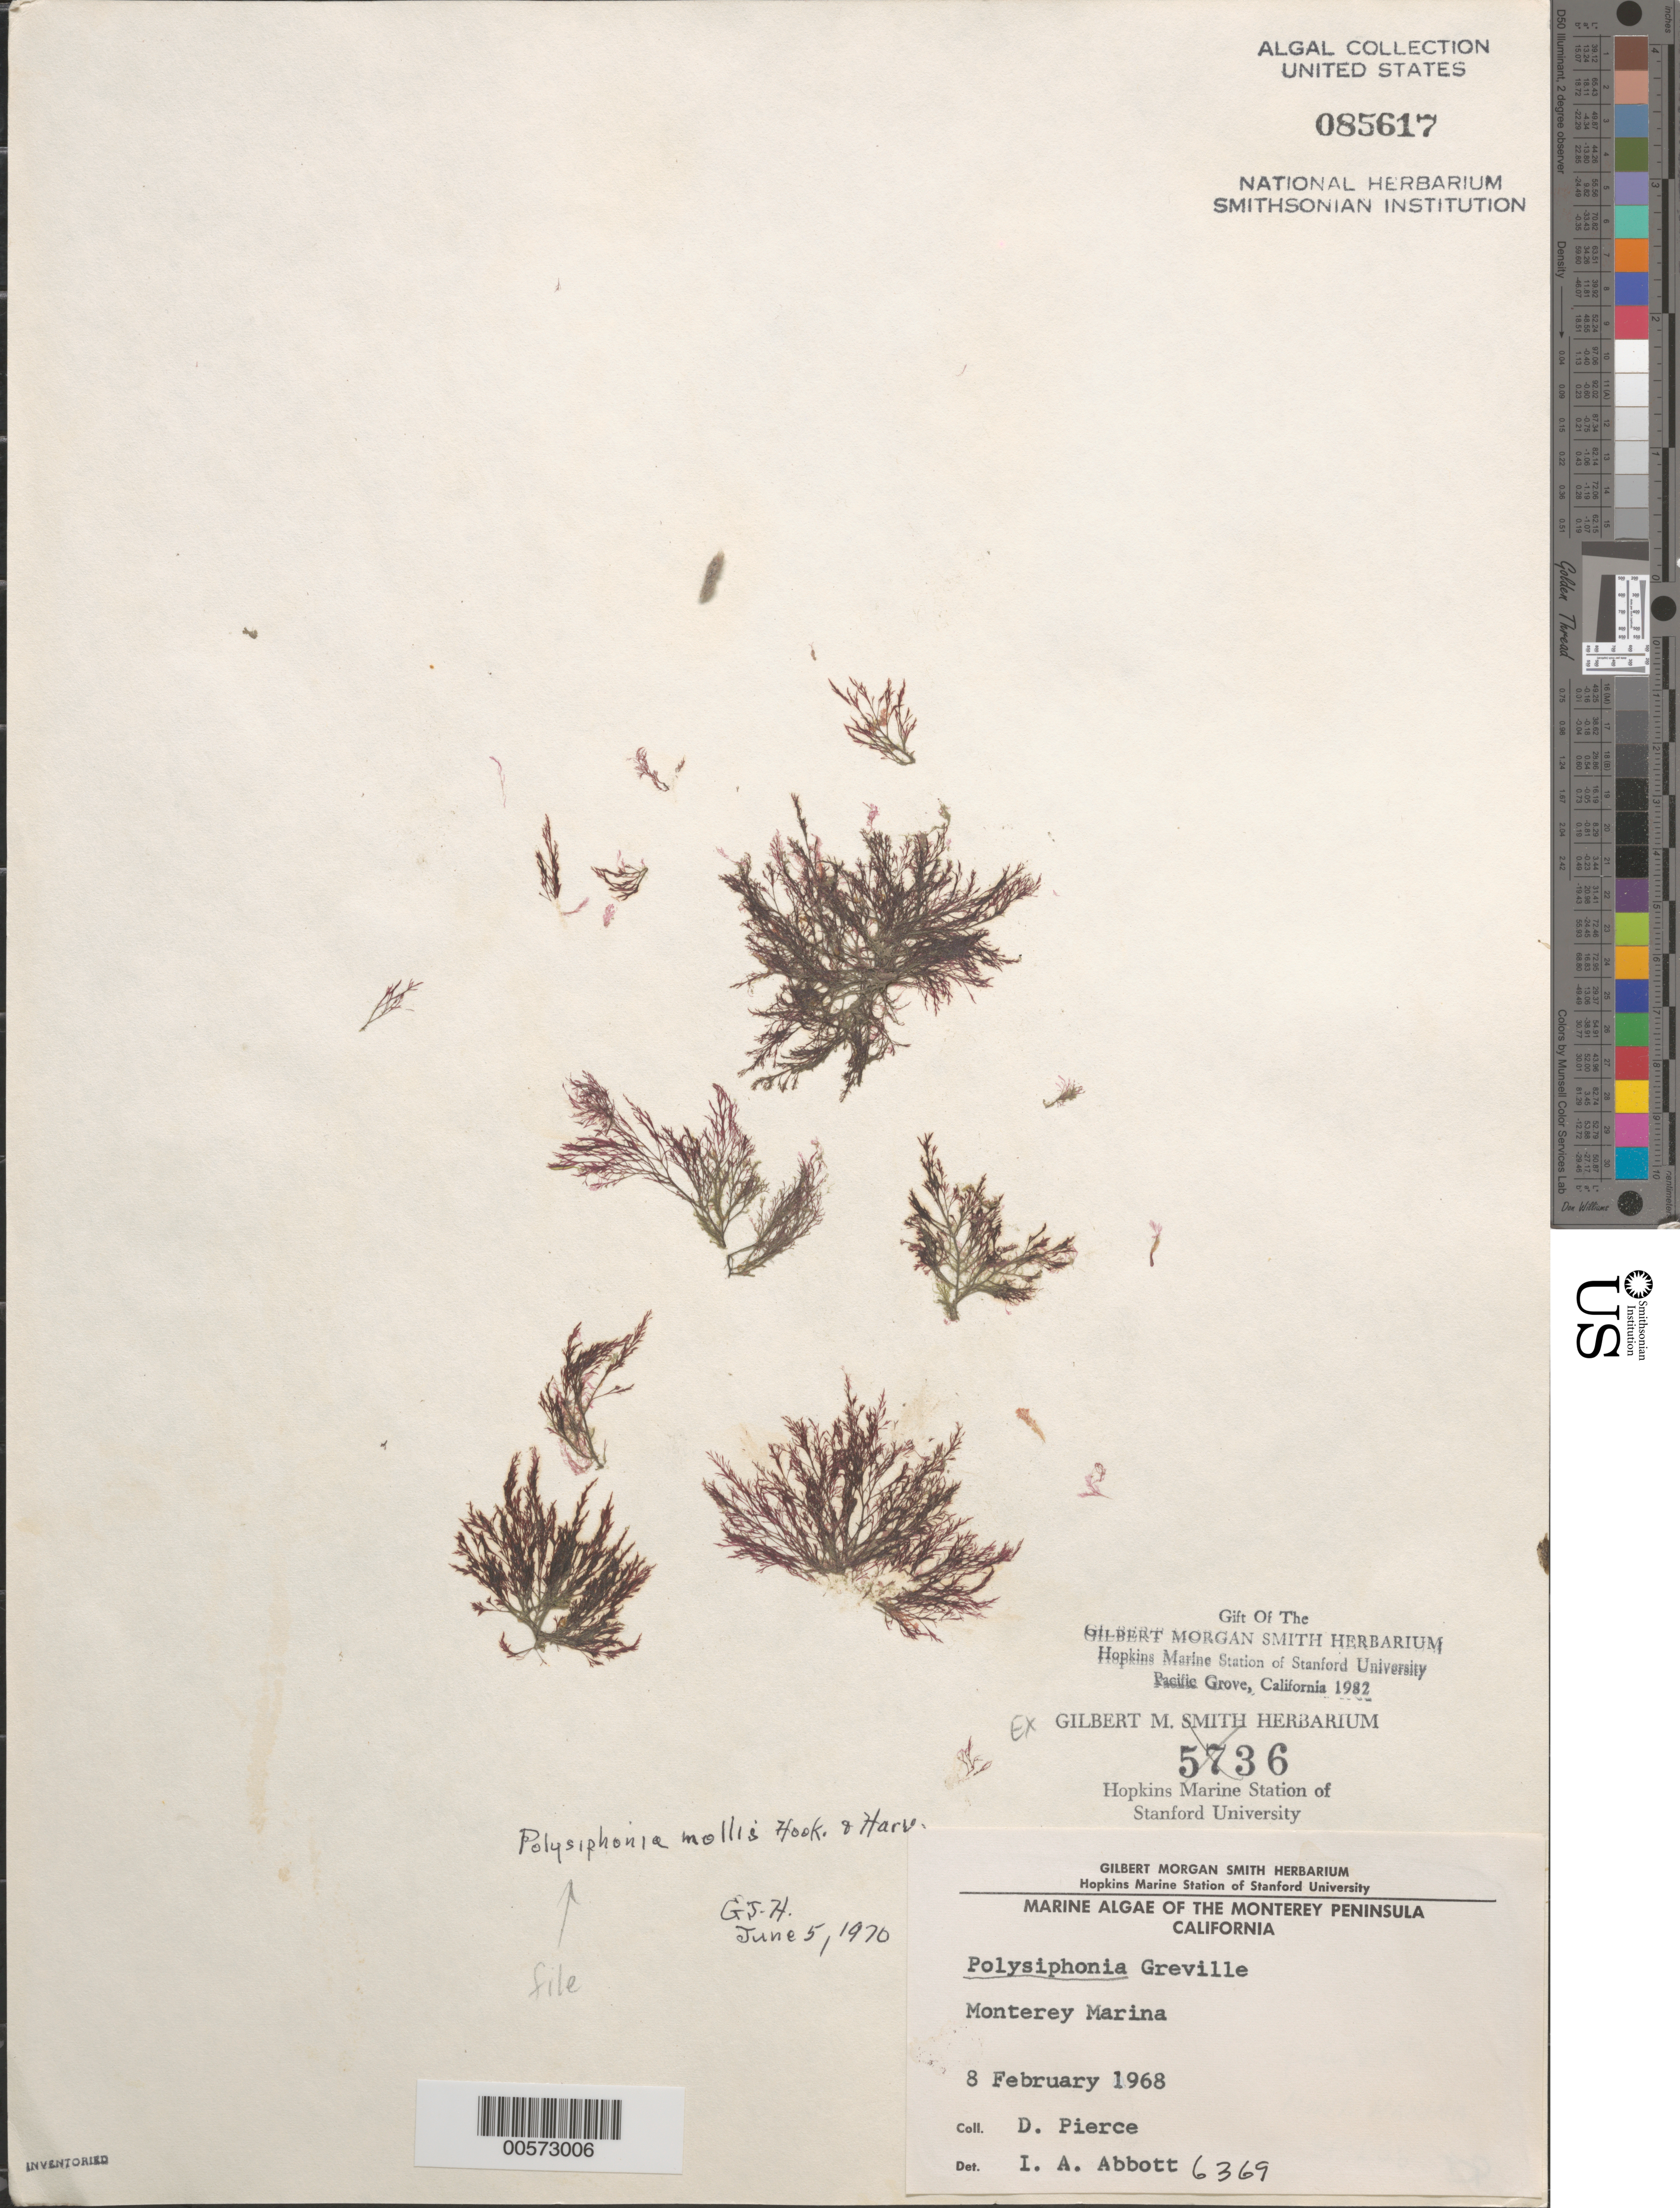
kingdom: Plantae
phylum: Rhodophyta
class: Florideophyceae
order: Ceramiales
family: Rhodomelaceae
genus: Polysiphonia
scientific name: Polysiphonia mollis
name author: Hook. f. & Harv.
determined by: Hollenberg, George J.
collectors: D. Pierce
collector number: IAA 6369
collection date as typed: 08 Feb 1968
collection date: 1968-02-08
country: United States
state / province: California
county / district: Monterey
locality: Monterey Marina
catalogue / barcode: US 85617